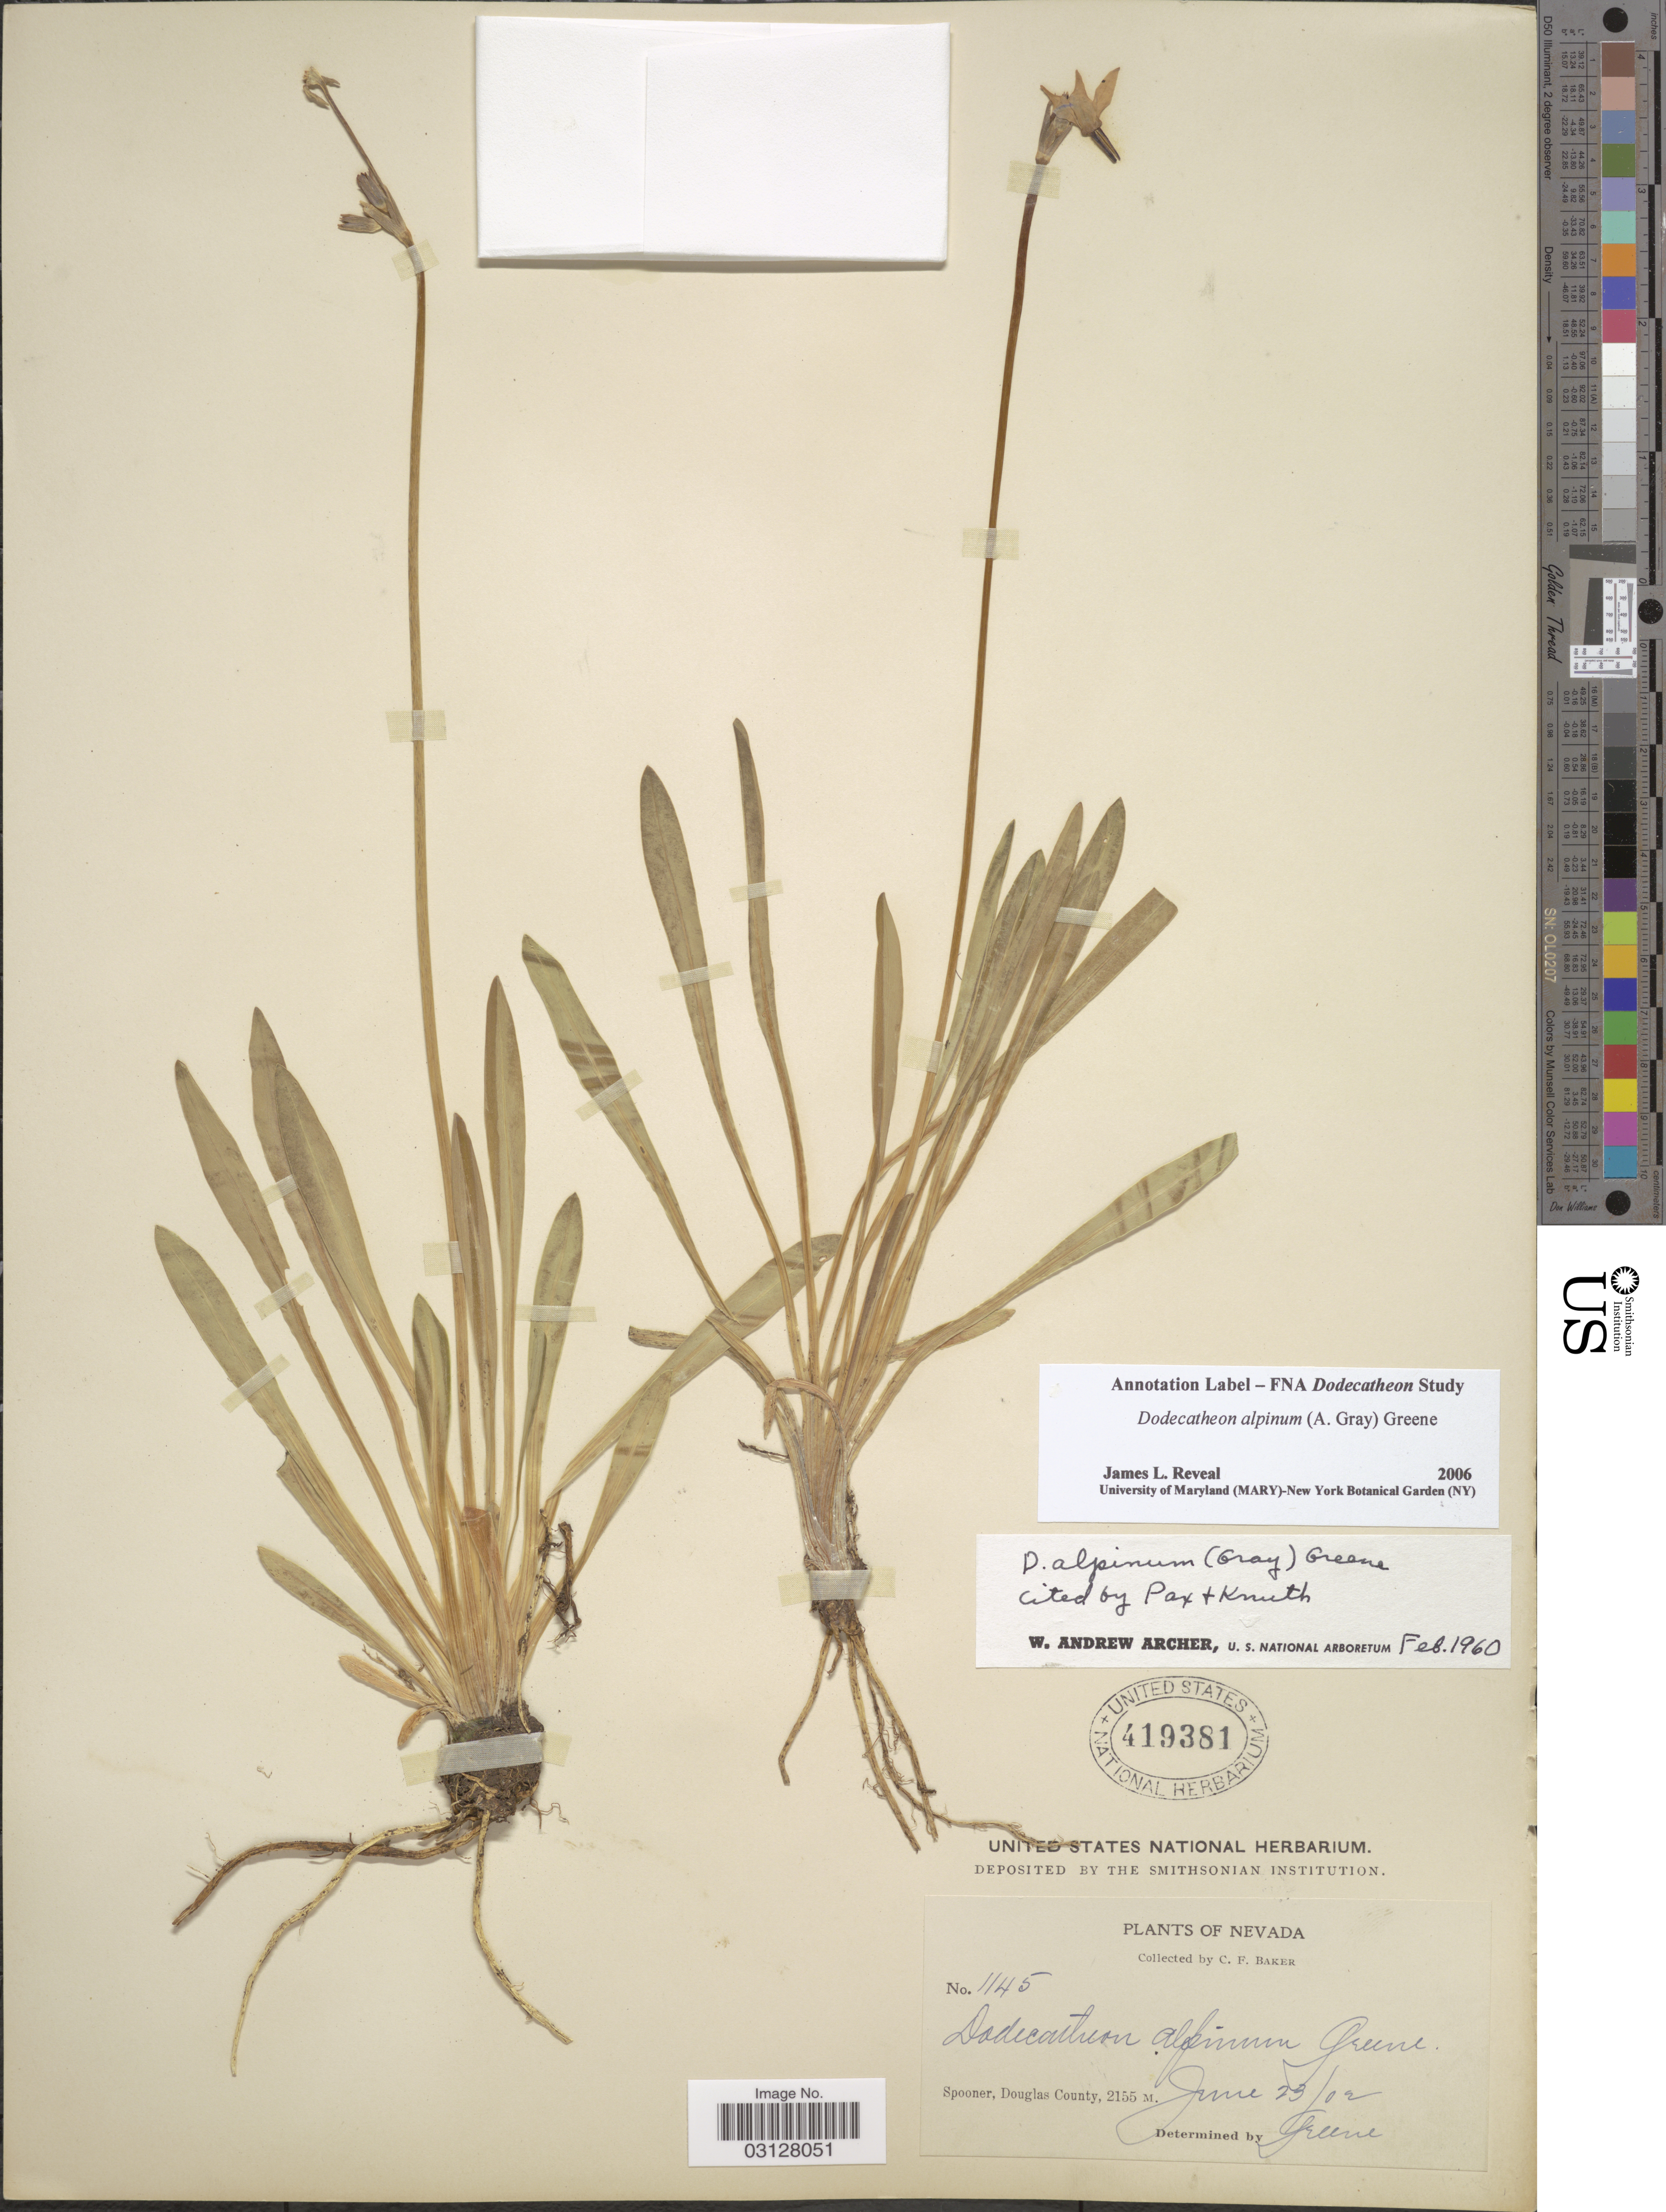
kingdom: Plantae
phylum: Tracheophyta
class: Magnoliopsida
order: Ericales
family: Primulaceae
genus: Dodecatheon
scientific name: Dodecatheon alpinum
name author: (A. Gray) Greene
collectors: C. F. Baker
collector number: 1145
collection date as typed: Transcribed d/m/y: 23/6/2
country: United States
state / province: Nevada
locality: Spooner, Douglas County.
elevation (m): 2155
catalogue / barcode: US 419381